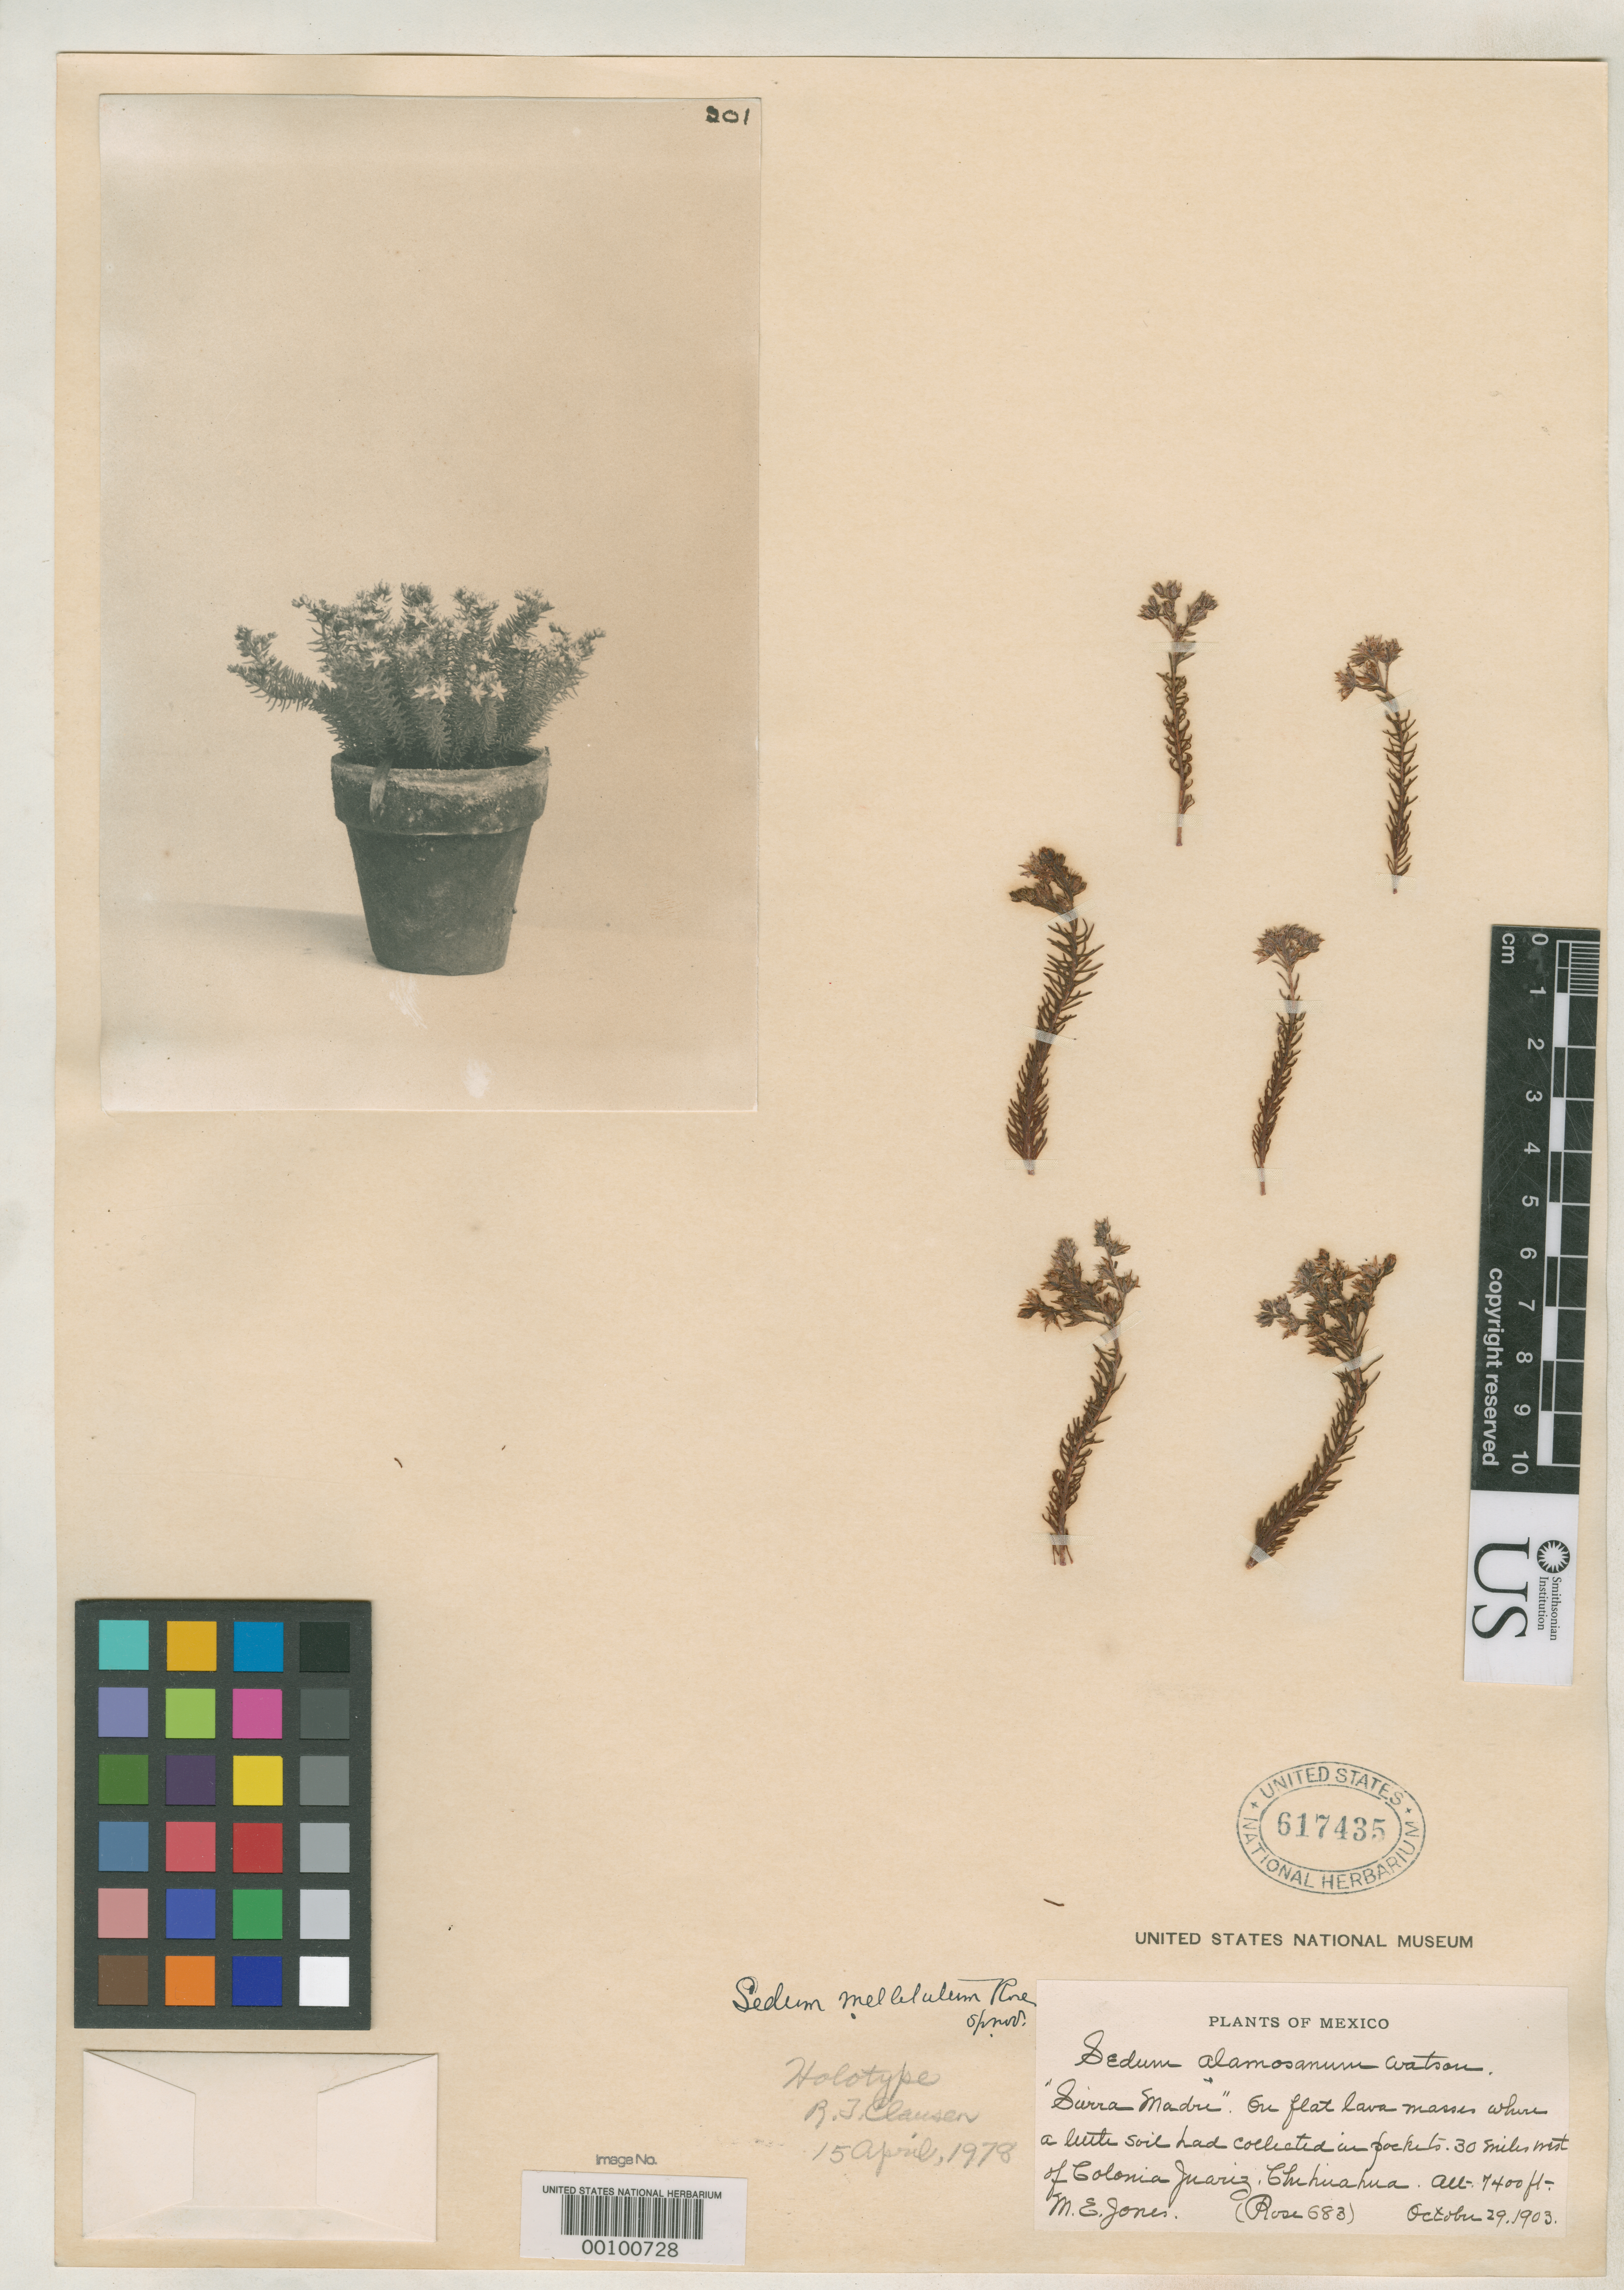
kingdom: Plantae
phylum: Tracheophyta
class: Magnoliopsida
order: Saxifragales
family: Crassulaceae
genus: Sedum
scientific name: Sedum mellitulum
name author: Rose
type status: Holotype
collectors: M. E. Jones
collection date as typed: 1903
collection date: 1903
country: Mexico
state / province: Chihuahua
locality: Sierra Madre, 30 mi W of Colonia Juarez.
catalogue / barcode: US 617435